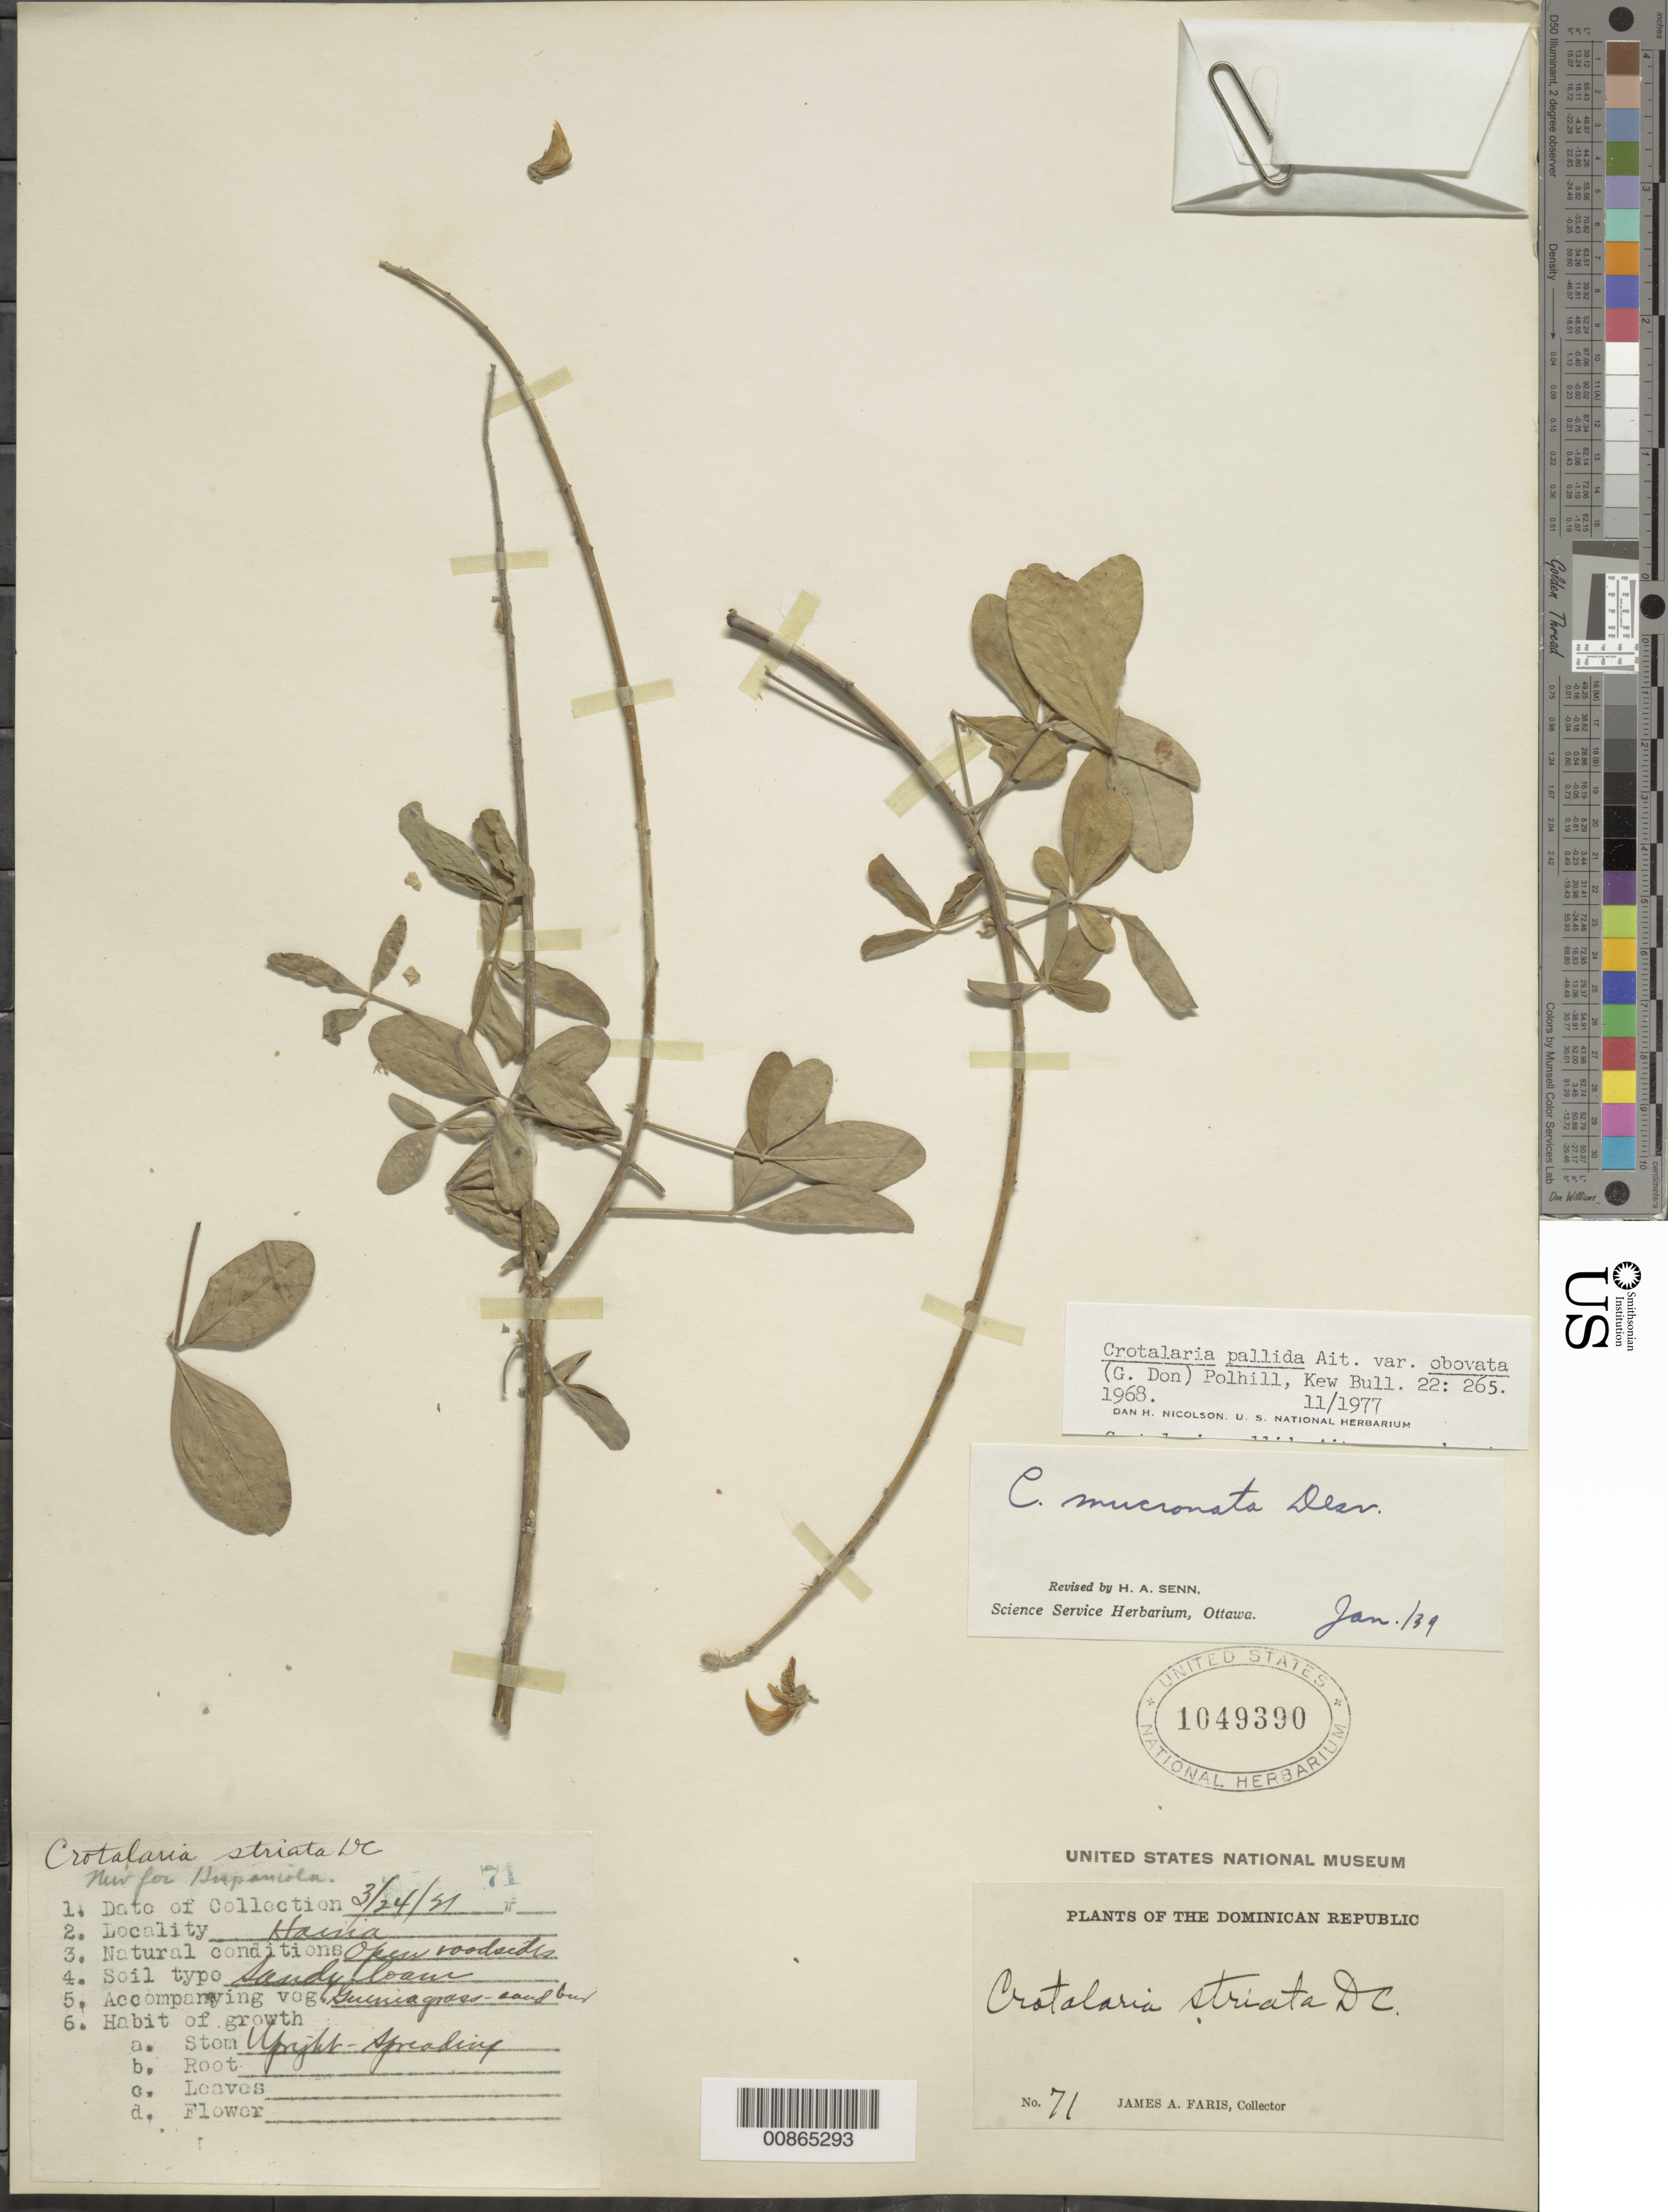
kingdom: Plantae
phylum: Tracheophyta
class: Magnoliopsida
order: Fabales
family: Fabaceae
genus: Crotalaria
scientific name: Crotalaria pallida var. obovata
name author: (G. Don) Polhill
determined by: Nicolson, Dan H.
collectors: J. Faris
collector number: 71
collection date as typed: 24 Mar 1921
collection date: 1921-03-24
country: Dominican Republic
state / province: San Cristóbal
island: Hispaniola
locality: Haina.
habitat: Sandy loam. Open roadsides. Accompaning vegetation: guinea grass-sand bur.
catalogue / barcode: US 1049390